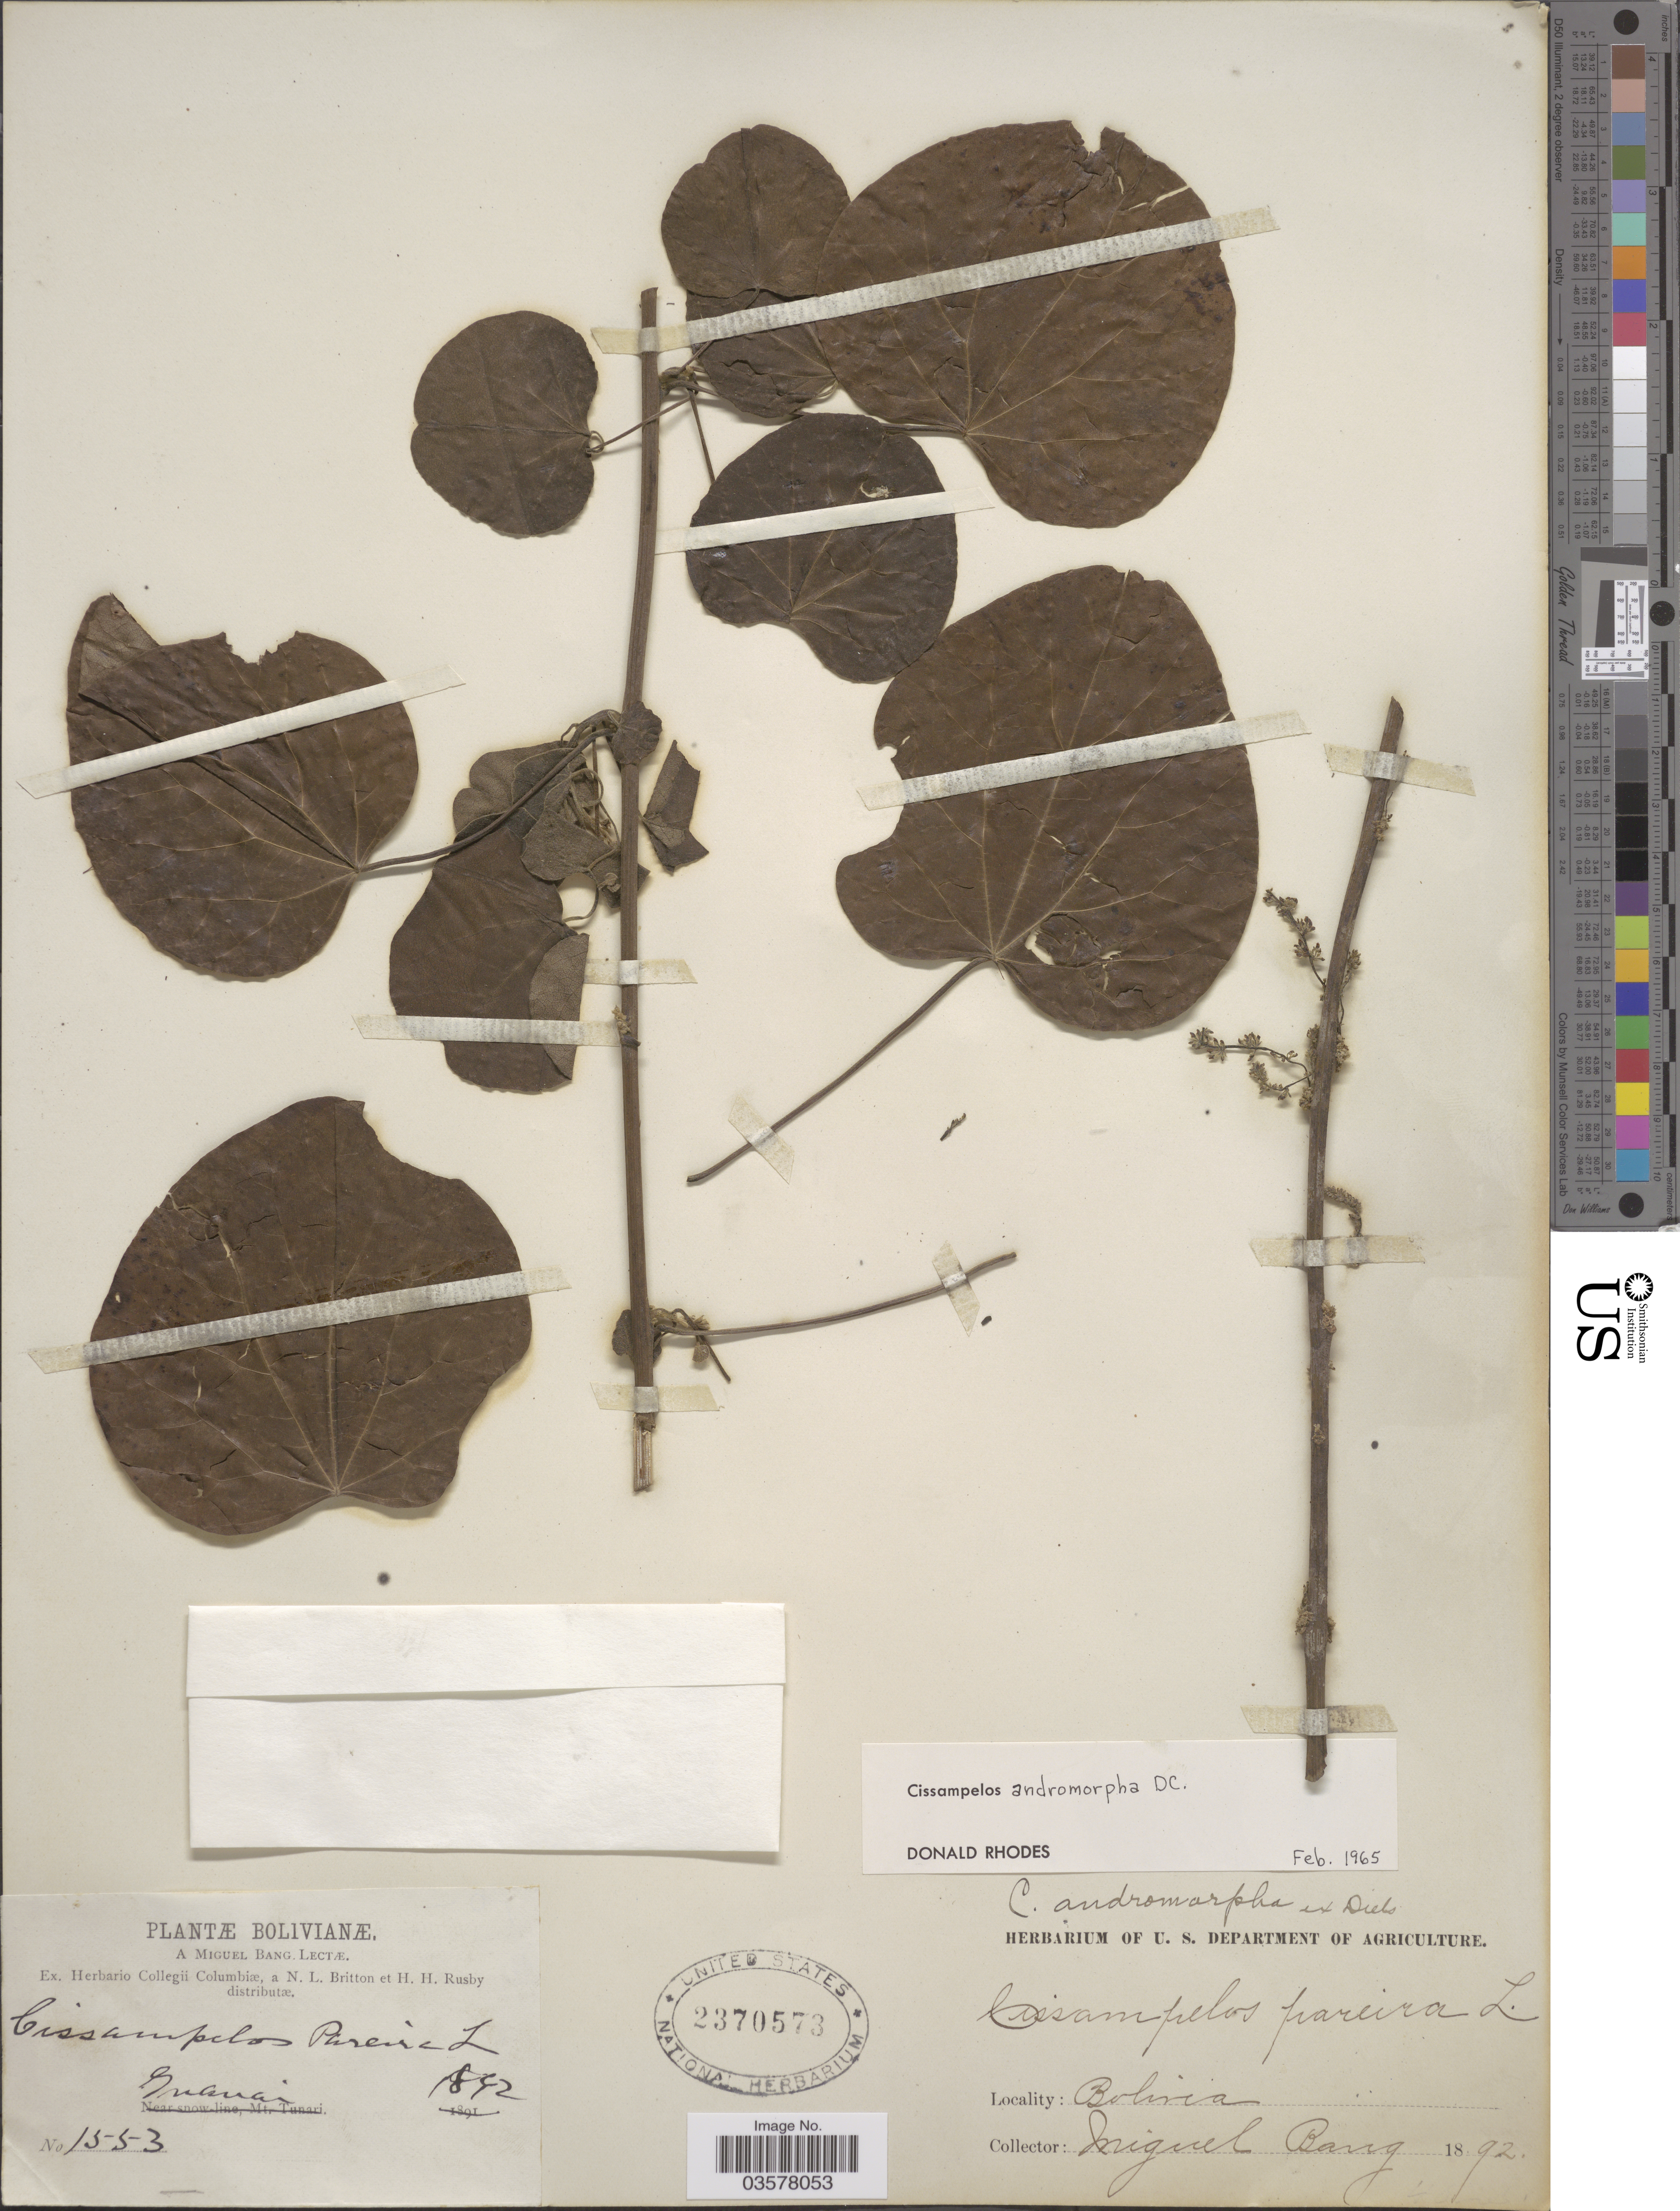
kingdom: Plantae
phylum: Tracheophyta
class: Magnoliopsida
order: Ranunculales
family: Menispermaceae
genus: Cissampelos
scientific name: Cissampelos andromorpha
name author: DC.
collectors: M. Bang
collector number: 1553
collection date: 1892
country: Bolivia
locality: Guanai.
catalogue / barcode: US 2370573